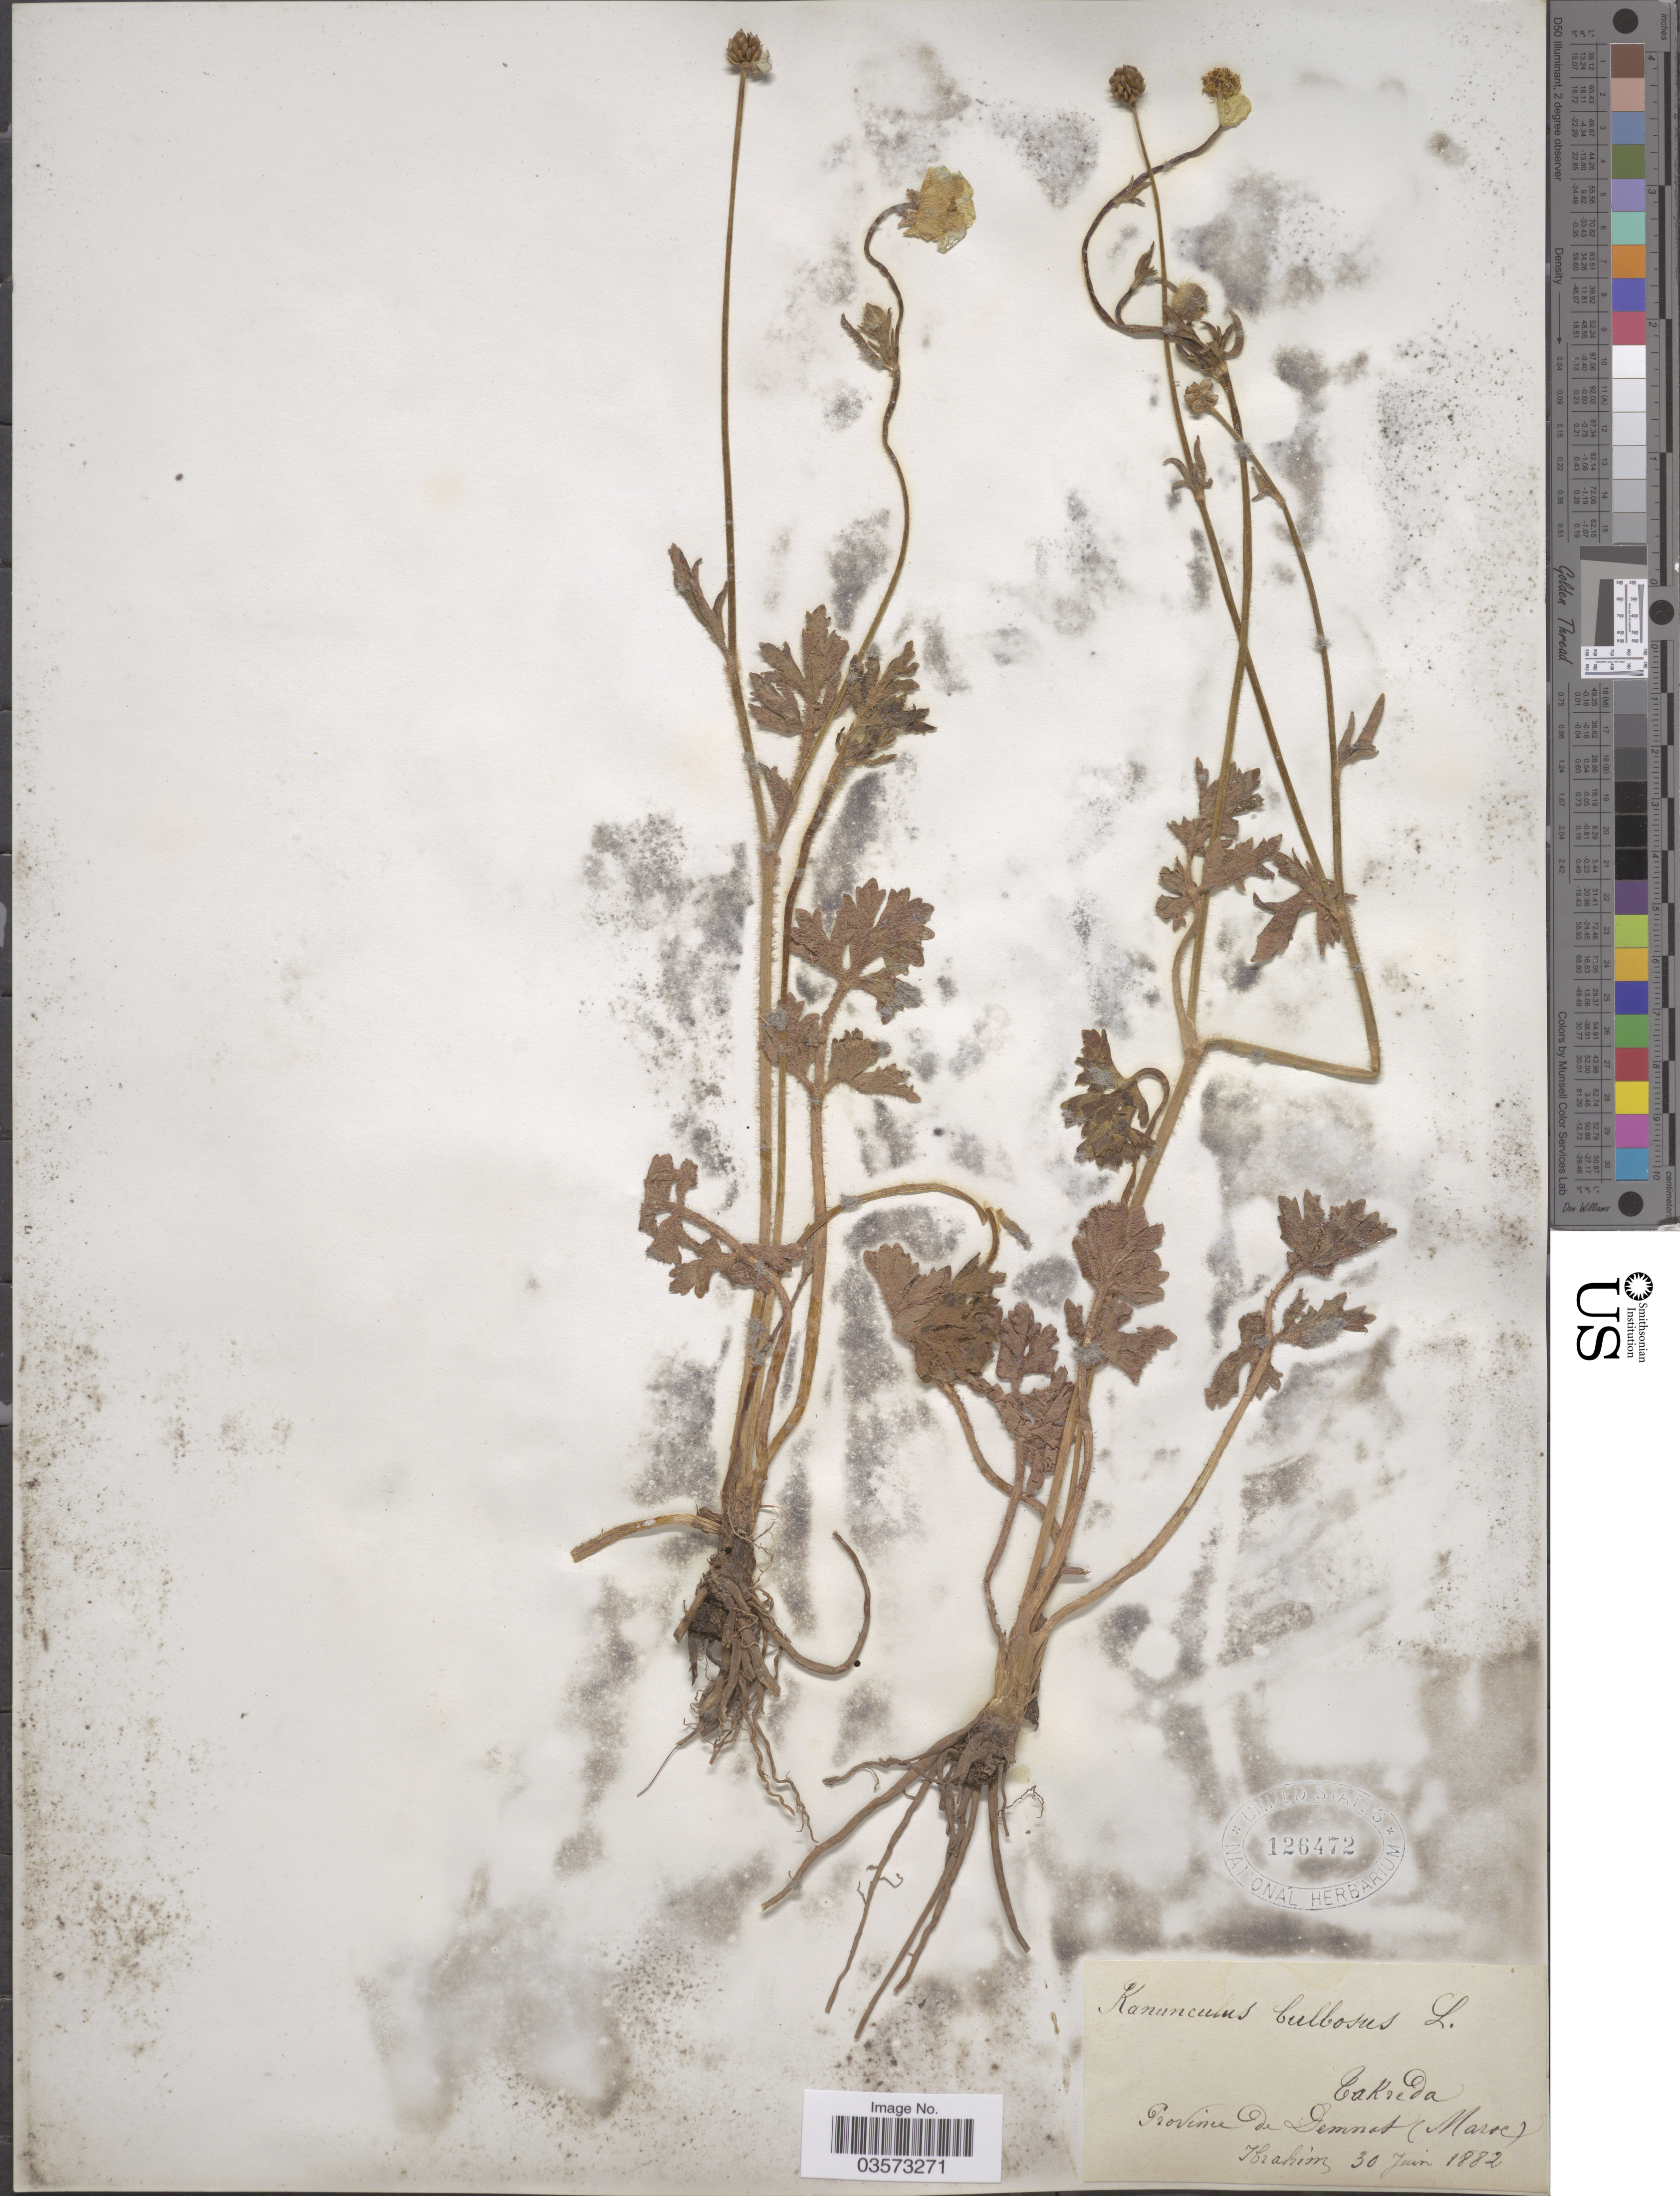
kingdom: Plantae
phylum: Tracheophyta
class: Magnoliopsida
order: Ranunculales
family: Ranunculaceae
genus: Ranunculus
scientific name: Ranunculus bulbosus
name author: L.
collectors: -. Ibrahim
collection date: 1882-06-30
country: Morocco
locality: Takreda, Province de Demnat (Maroc).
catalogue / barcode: US 126472